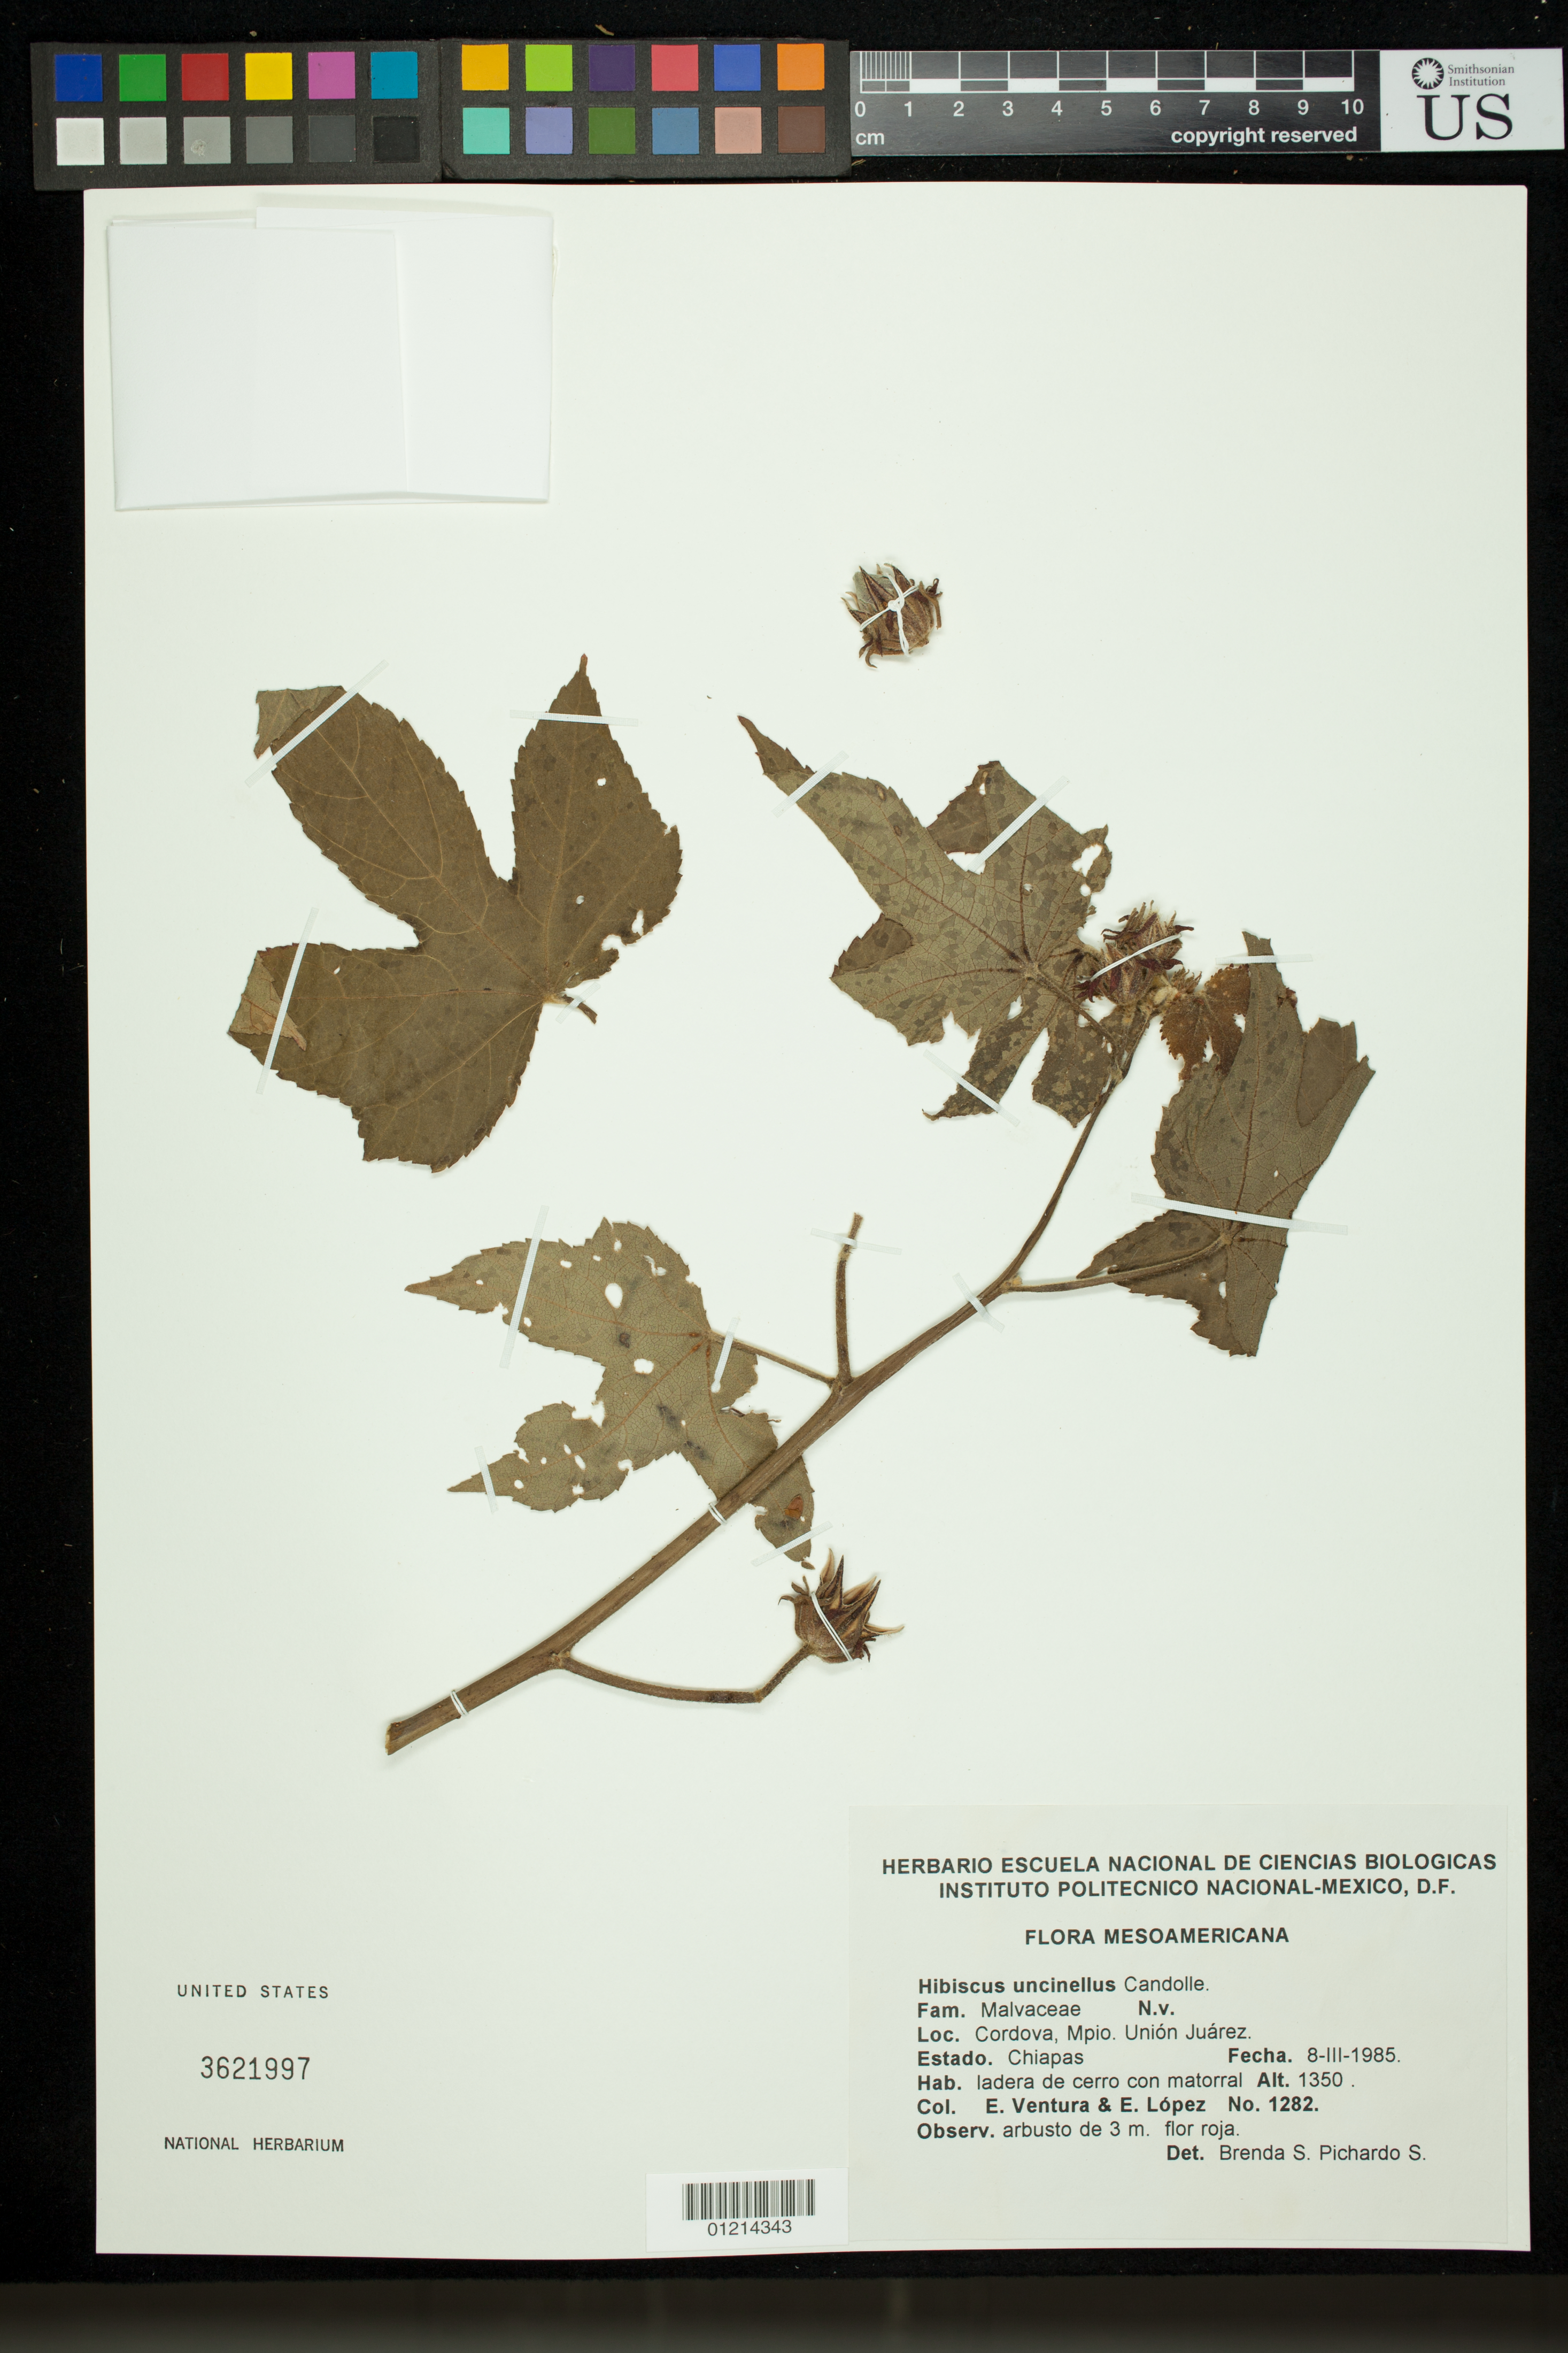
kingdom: Plantae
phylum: Tracheophyta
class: Magnoliopsida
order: Malvales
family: Malvaceae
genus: Sabdariffa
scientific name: Sabdariffa uncinella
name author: (DC.) M.M. Hanes & R.L. Barrett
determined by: Dorr, Laurence J., Curator (BOT), Smithsonian Institution - National Museum of Natural History (UNITED STATES)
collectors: E. Ventura V. & E. López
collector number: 1282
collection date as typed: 08 Mar 1985 or 03 Aug 1985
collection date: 1985-03-08 or 1985-08-03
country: Mexico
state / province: Chiapas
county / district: Union Juárez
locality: Cordova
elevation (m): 1350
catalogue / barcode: US 3621997